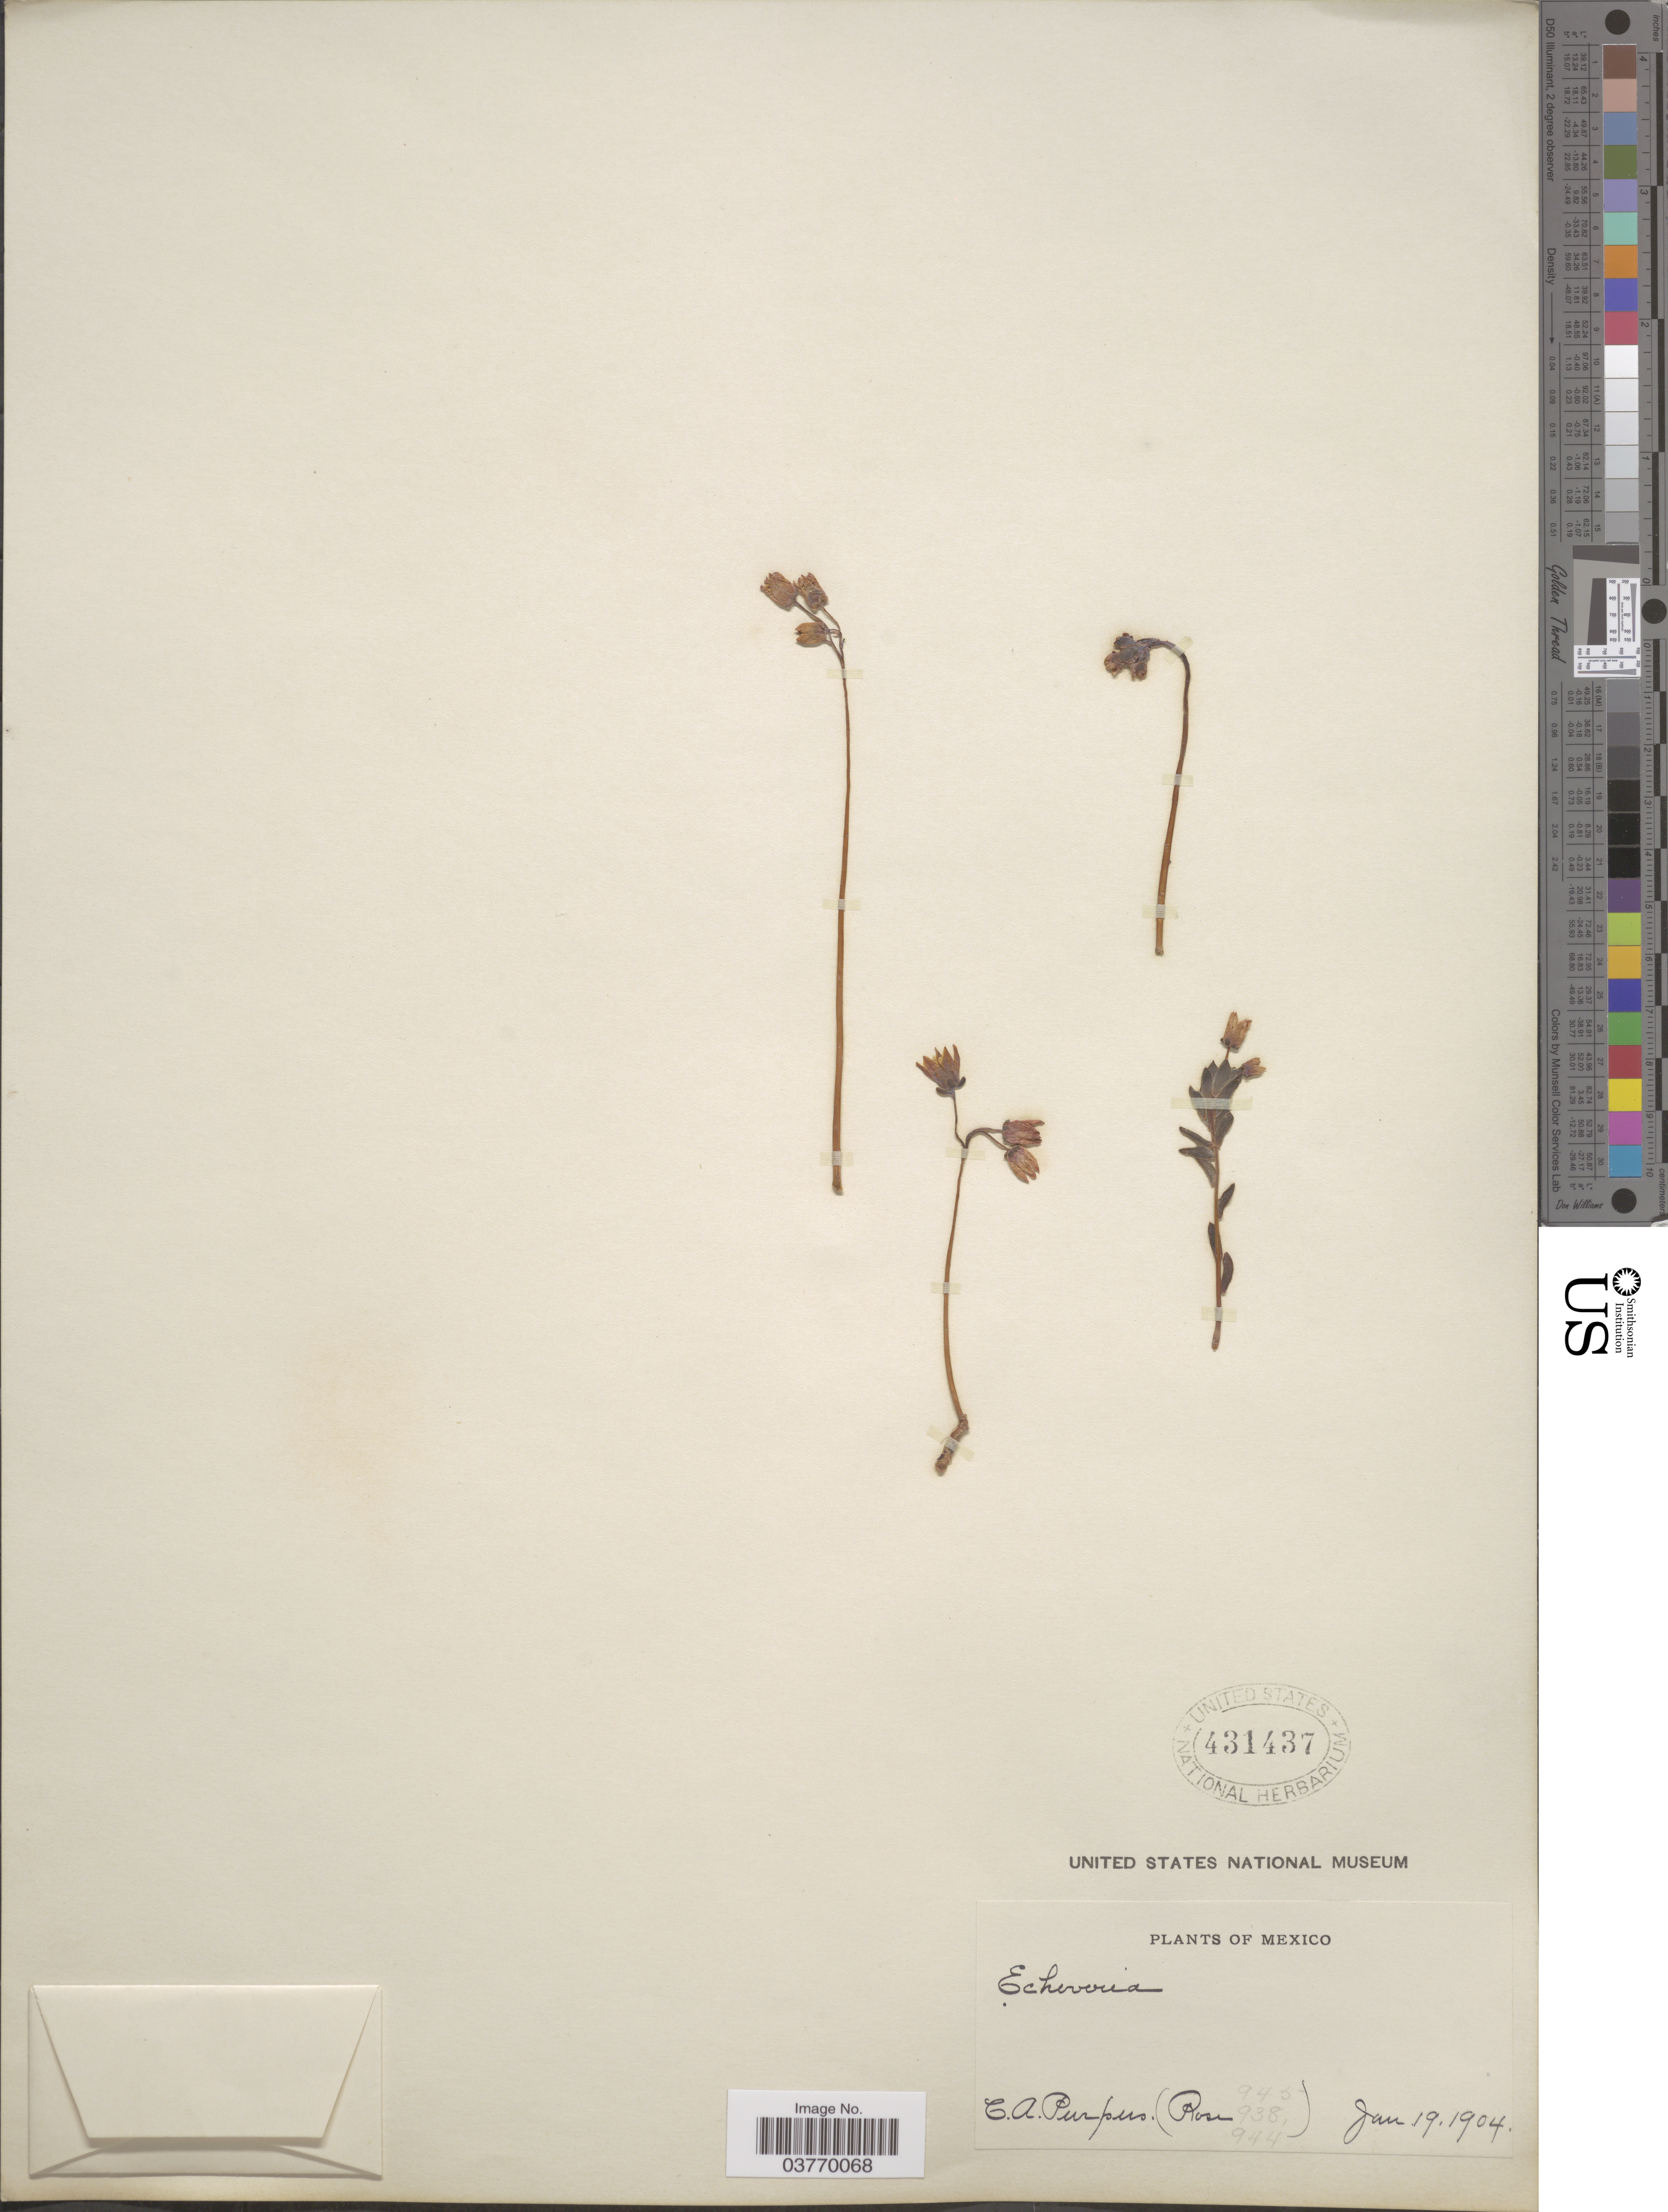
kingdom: Plantae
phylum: Tracheophyta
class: Magnoliopsida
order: Saxifragales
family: Crassulaceae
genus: Echeveria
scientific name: Echeveria amoena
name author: Y. De Smet ex É. Morren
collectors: C. A. Purpus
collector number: Rose945 /938 /944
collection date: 1904-01-19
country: Mexico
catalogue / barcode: US 431437